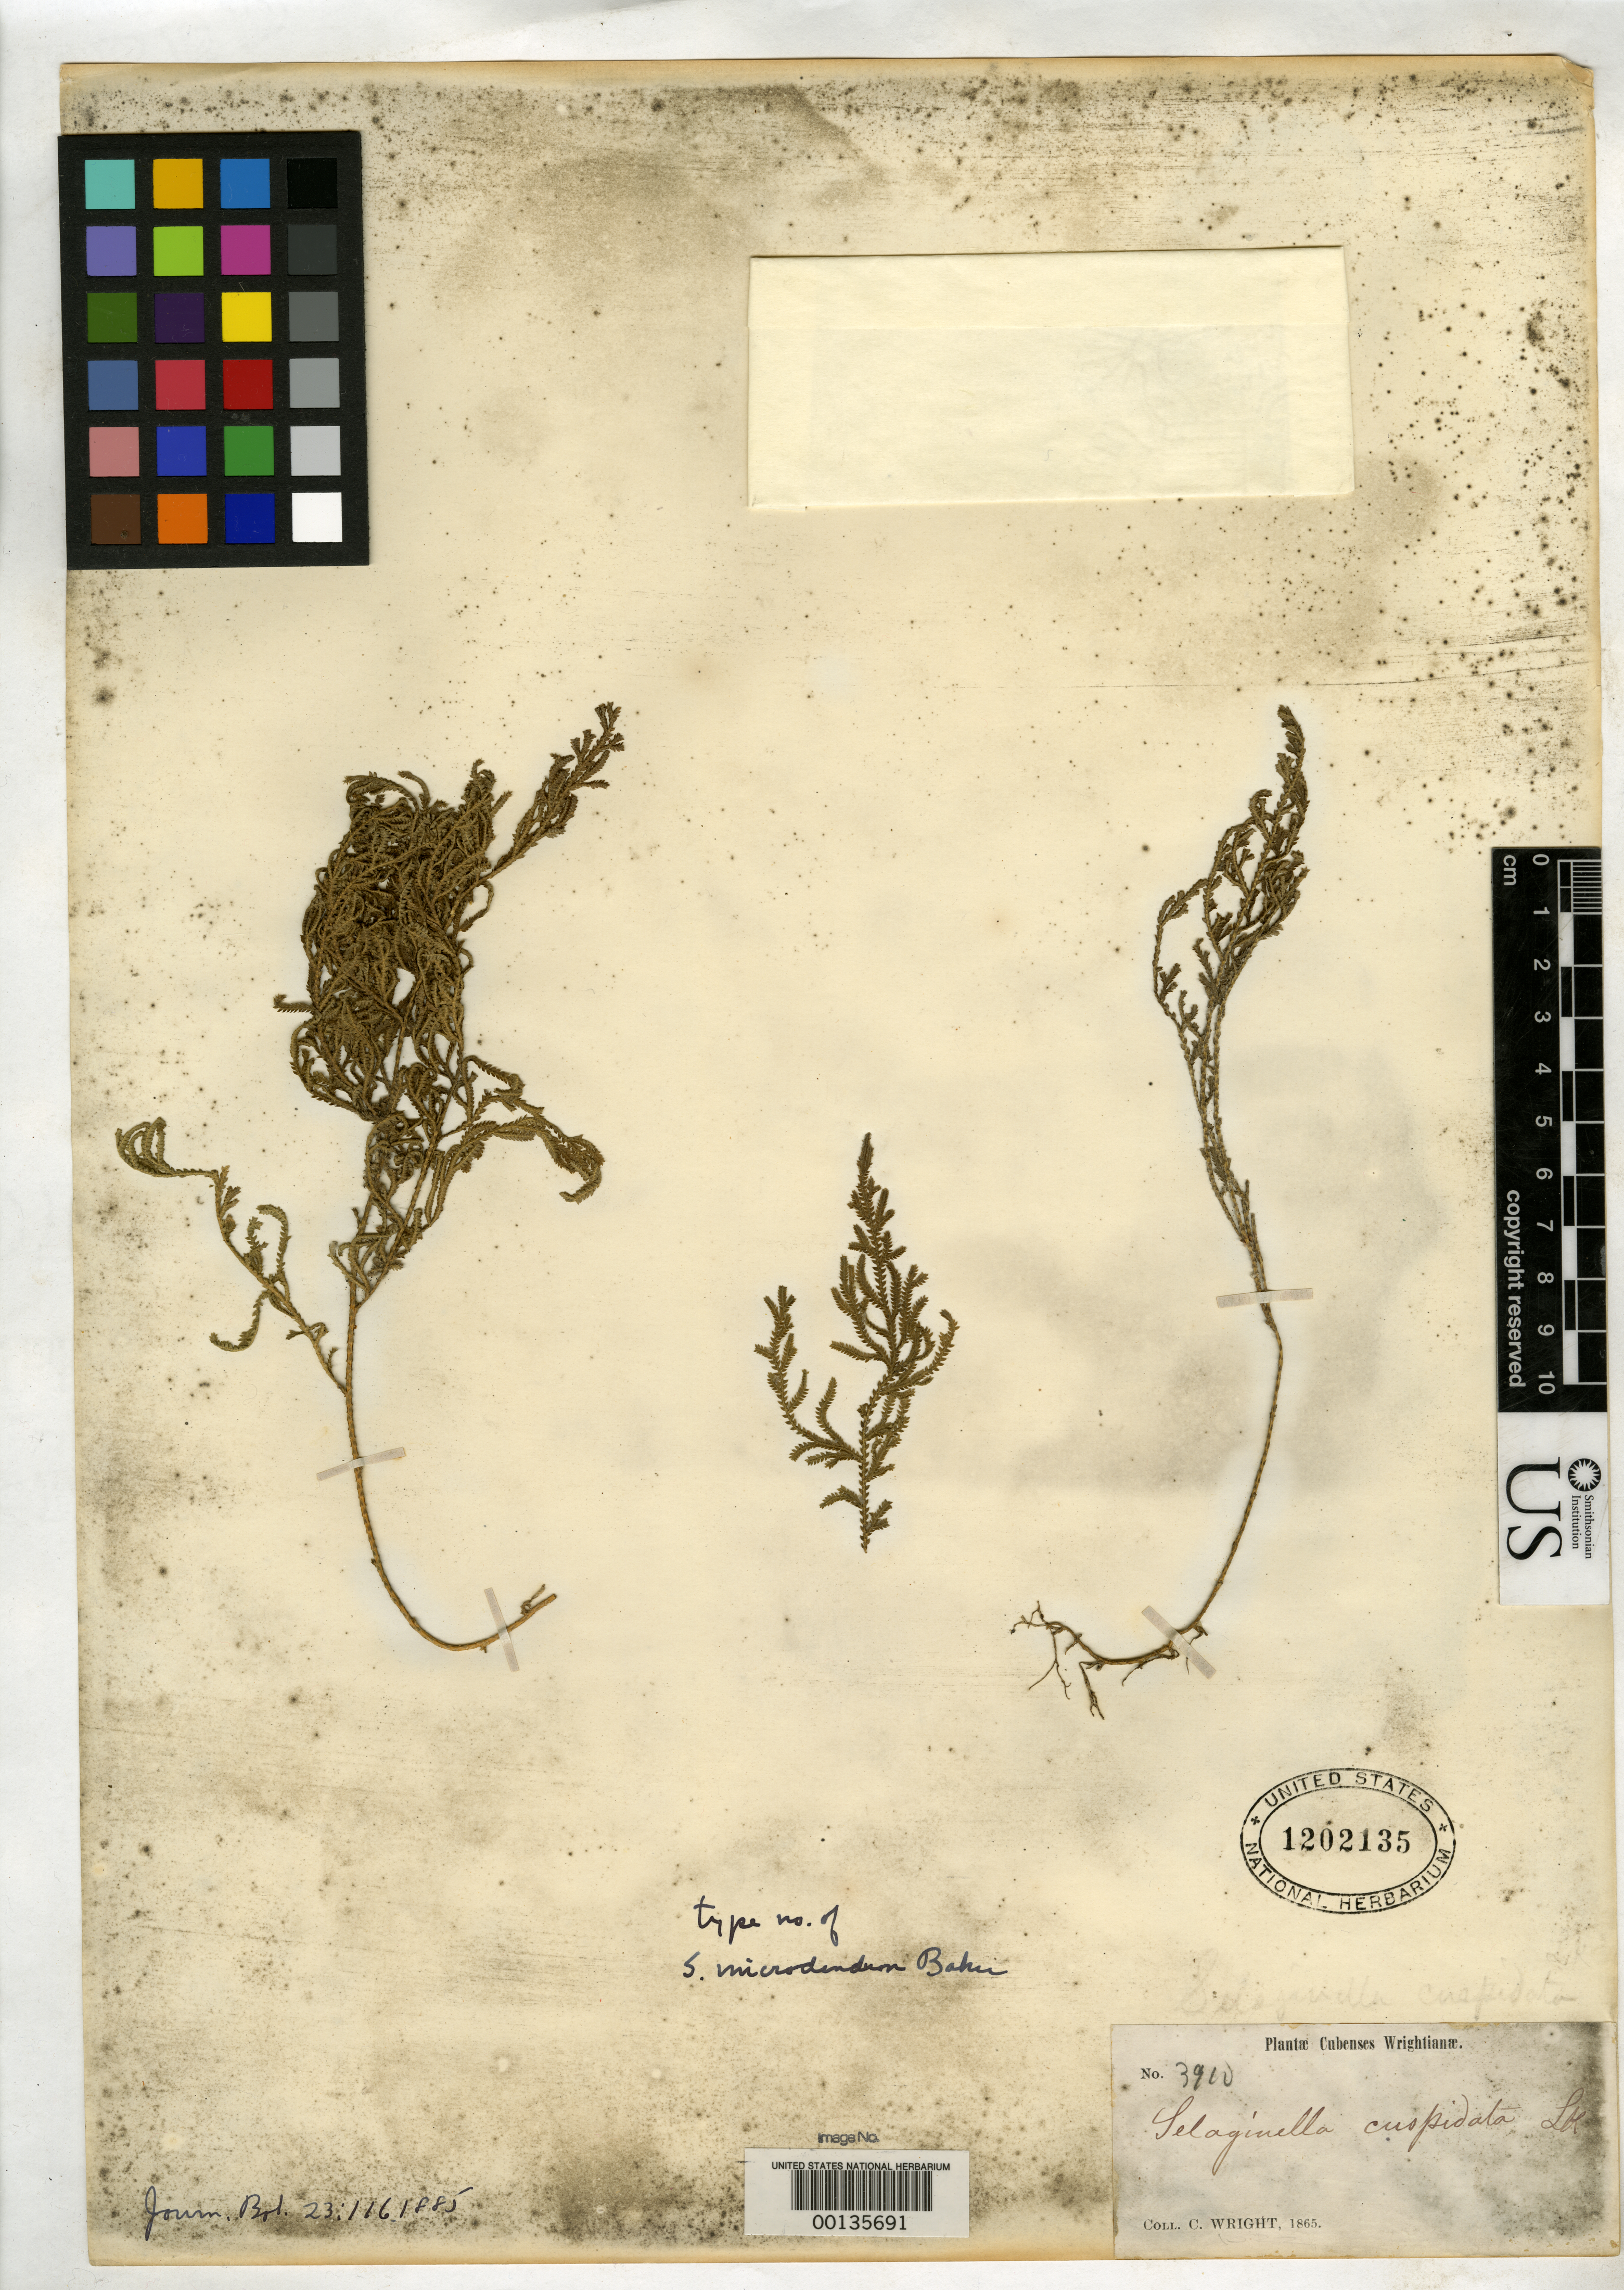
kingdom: Plantae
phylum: Tracheophyta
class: Lycopodiopsida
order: Selaginellales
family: Selaginellaceae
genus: Selaginella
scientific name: Selaginella microdendron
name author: Baker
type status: Type Collection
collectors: C. Wright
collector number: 3910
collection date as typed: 1865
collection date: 1865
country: Cuba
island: Greater Antilles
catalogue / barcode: US 1202135